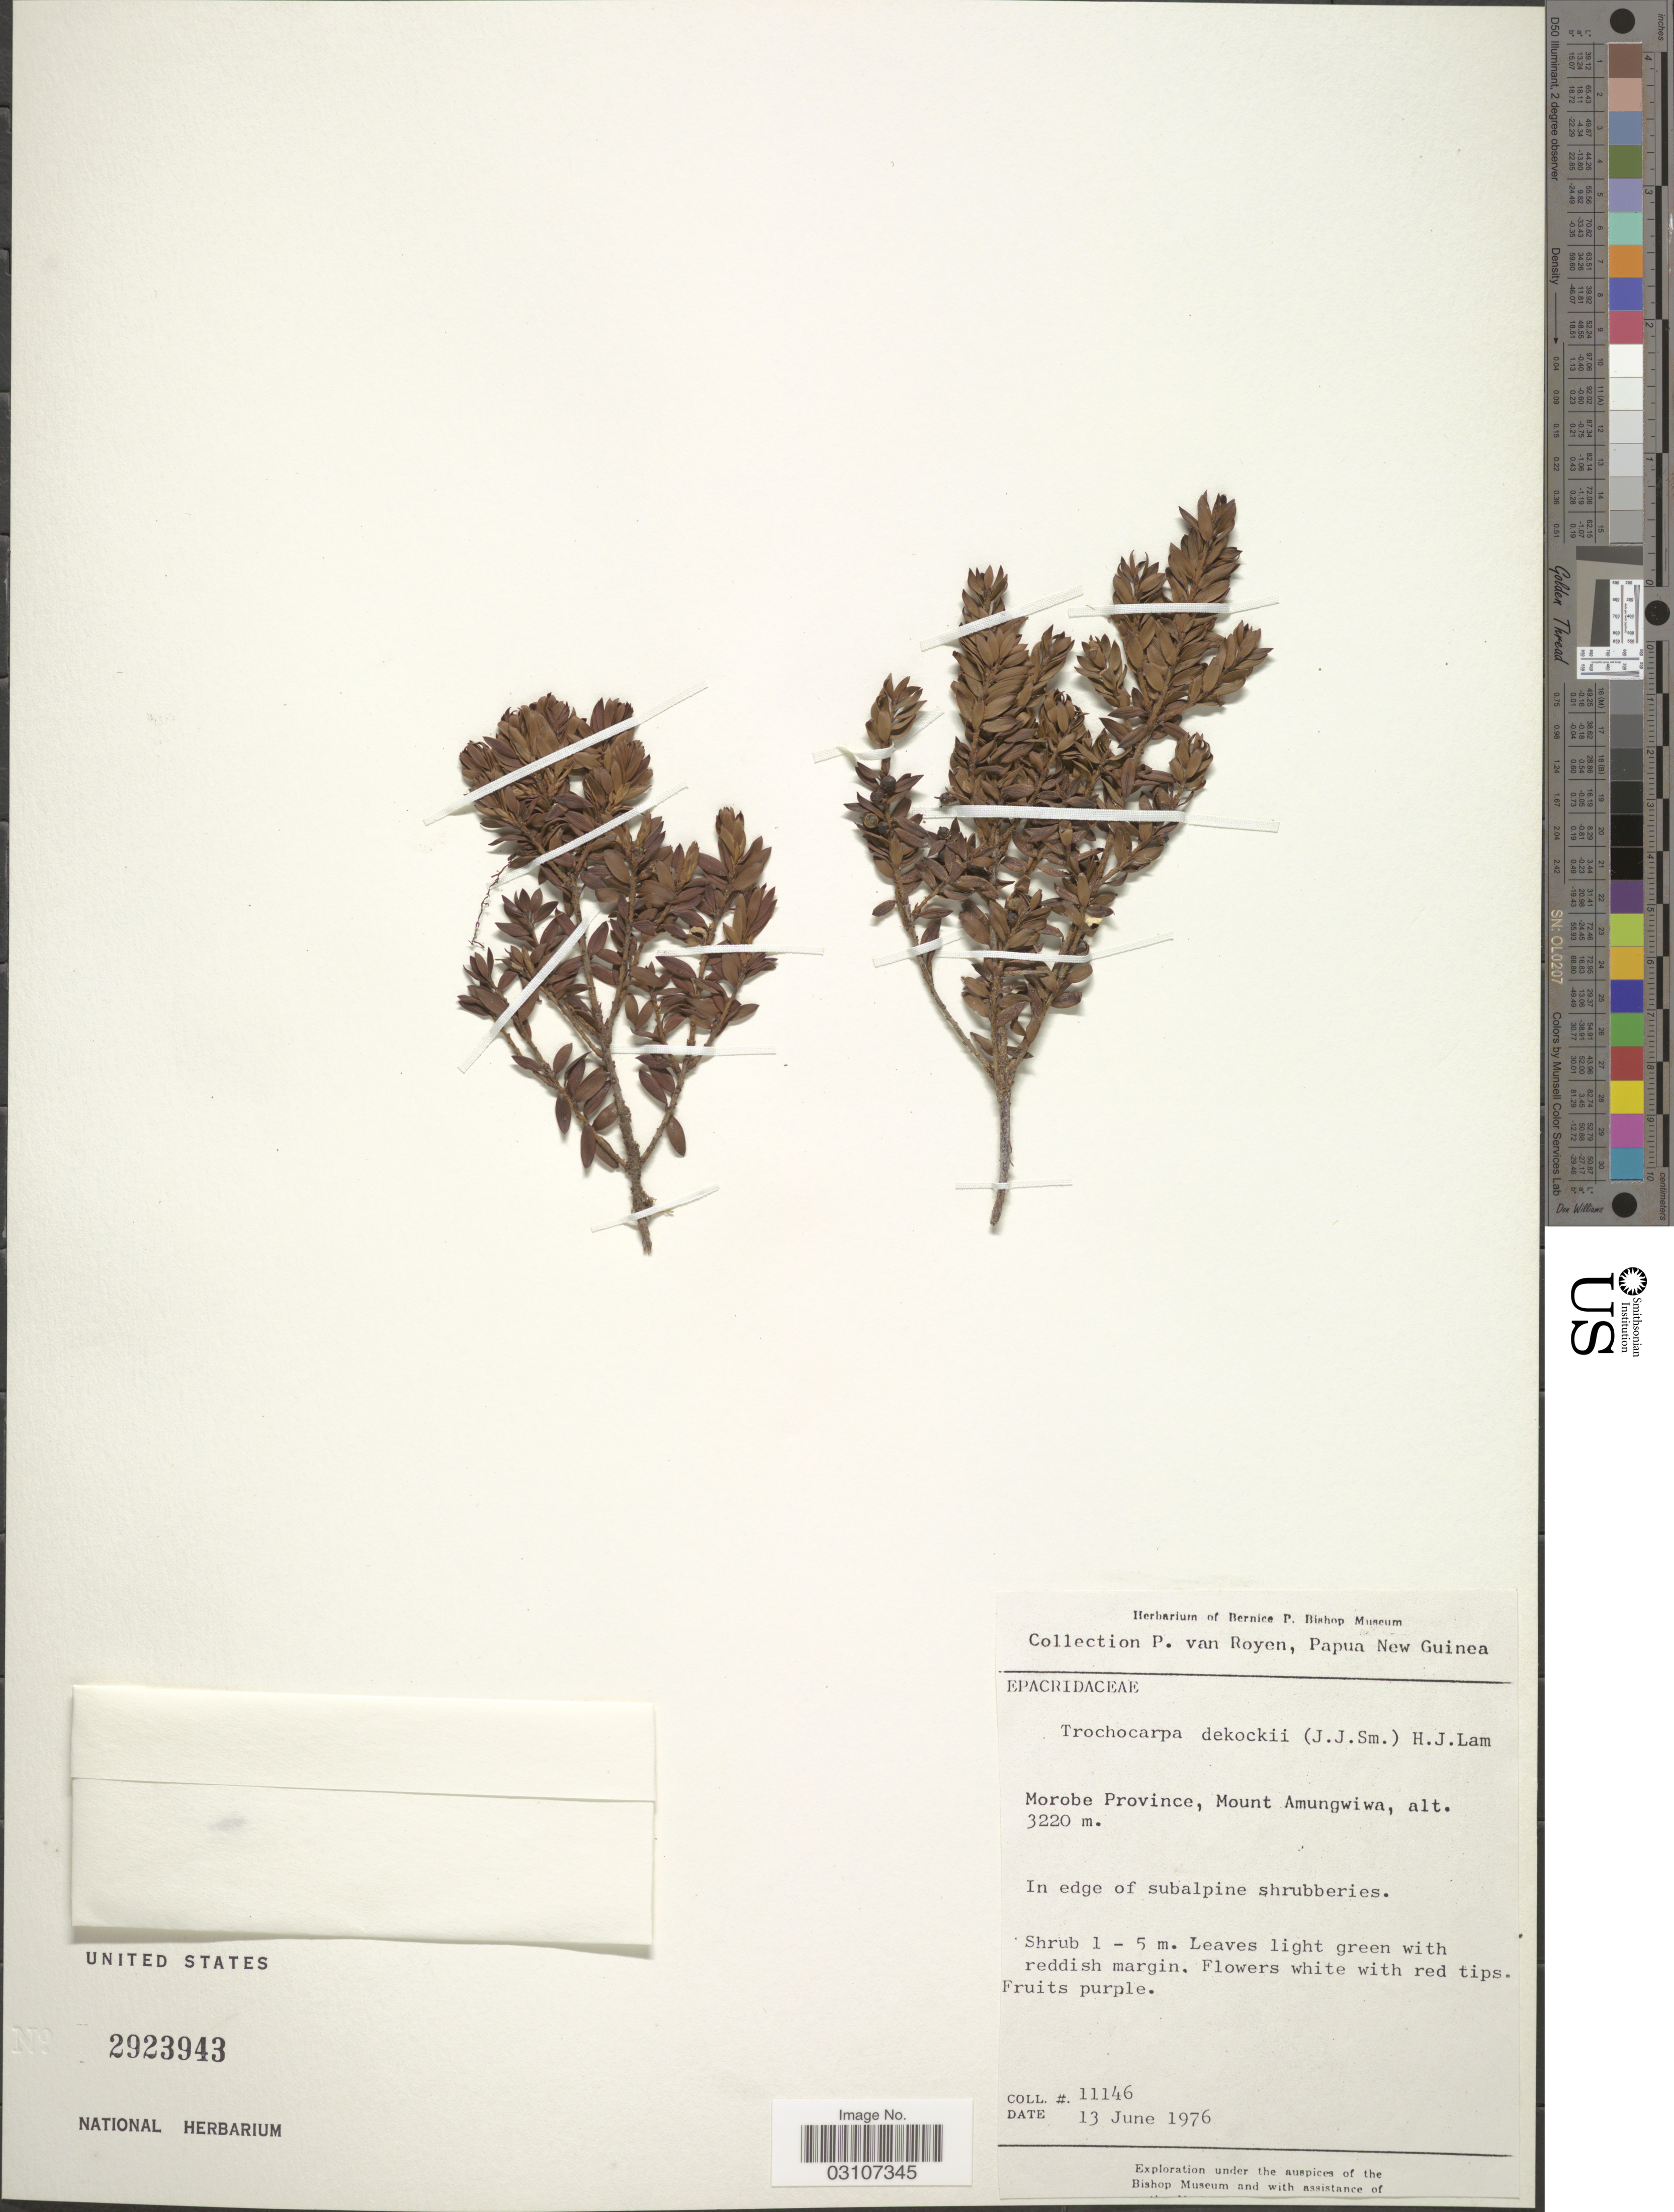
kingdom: Plantae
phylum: Tracheophyta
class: Magnoliopsida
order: Ericales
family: Ericaceae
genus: Trochocarpa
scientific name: Trochocarpa dekockii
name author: (J.J. Sm.) H.J. Lam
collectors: P. van Royen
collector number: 11146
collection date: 1976-06-13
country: Papua New Guinea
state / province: Morobe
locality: Mount Amungwiwa.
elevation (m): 3220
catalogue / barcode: US 2923943